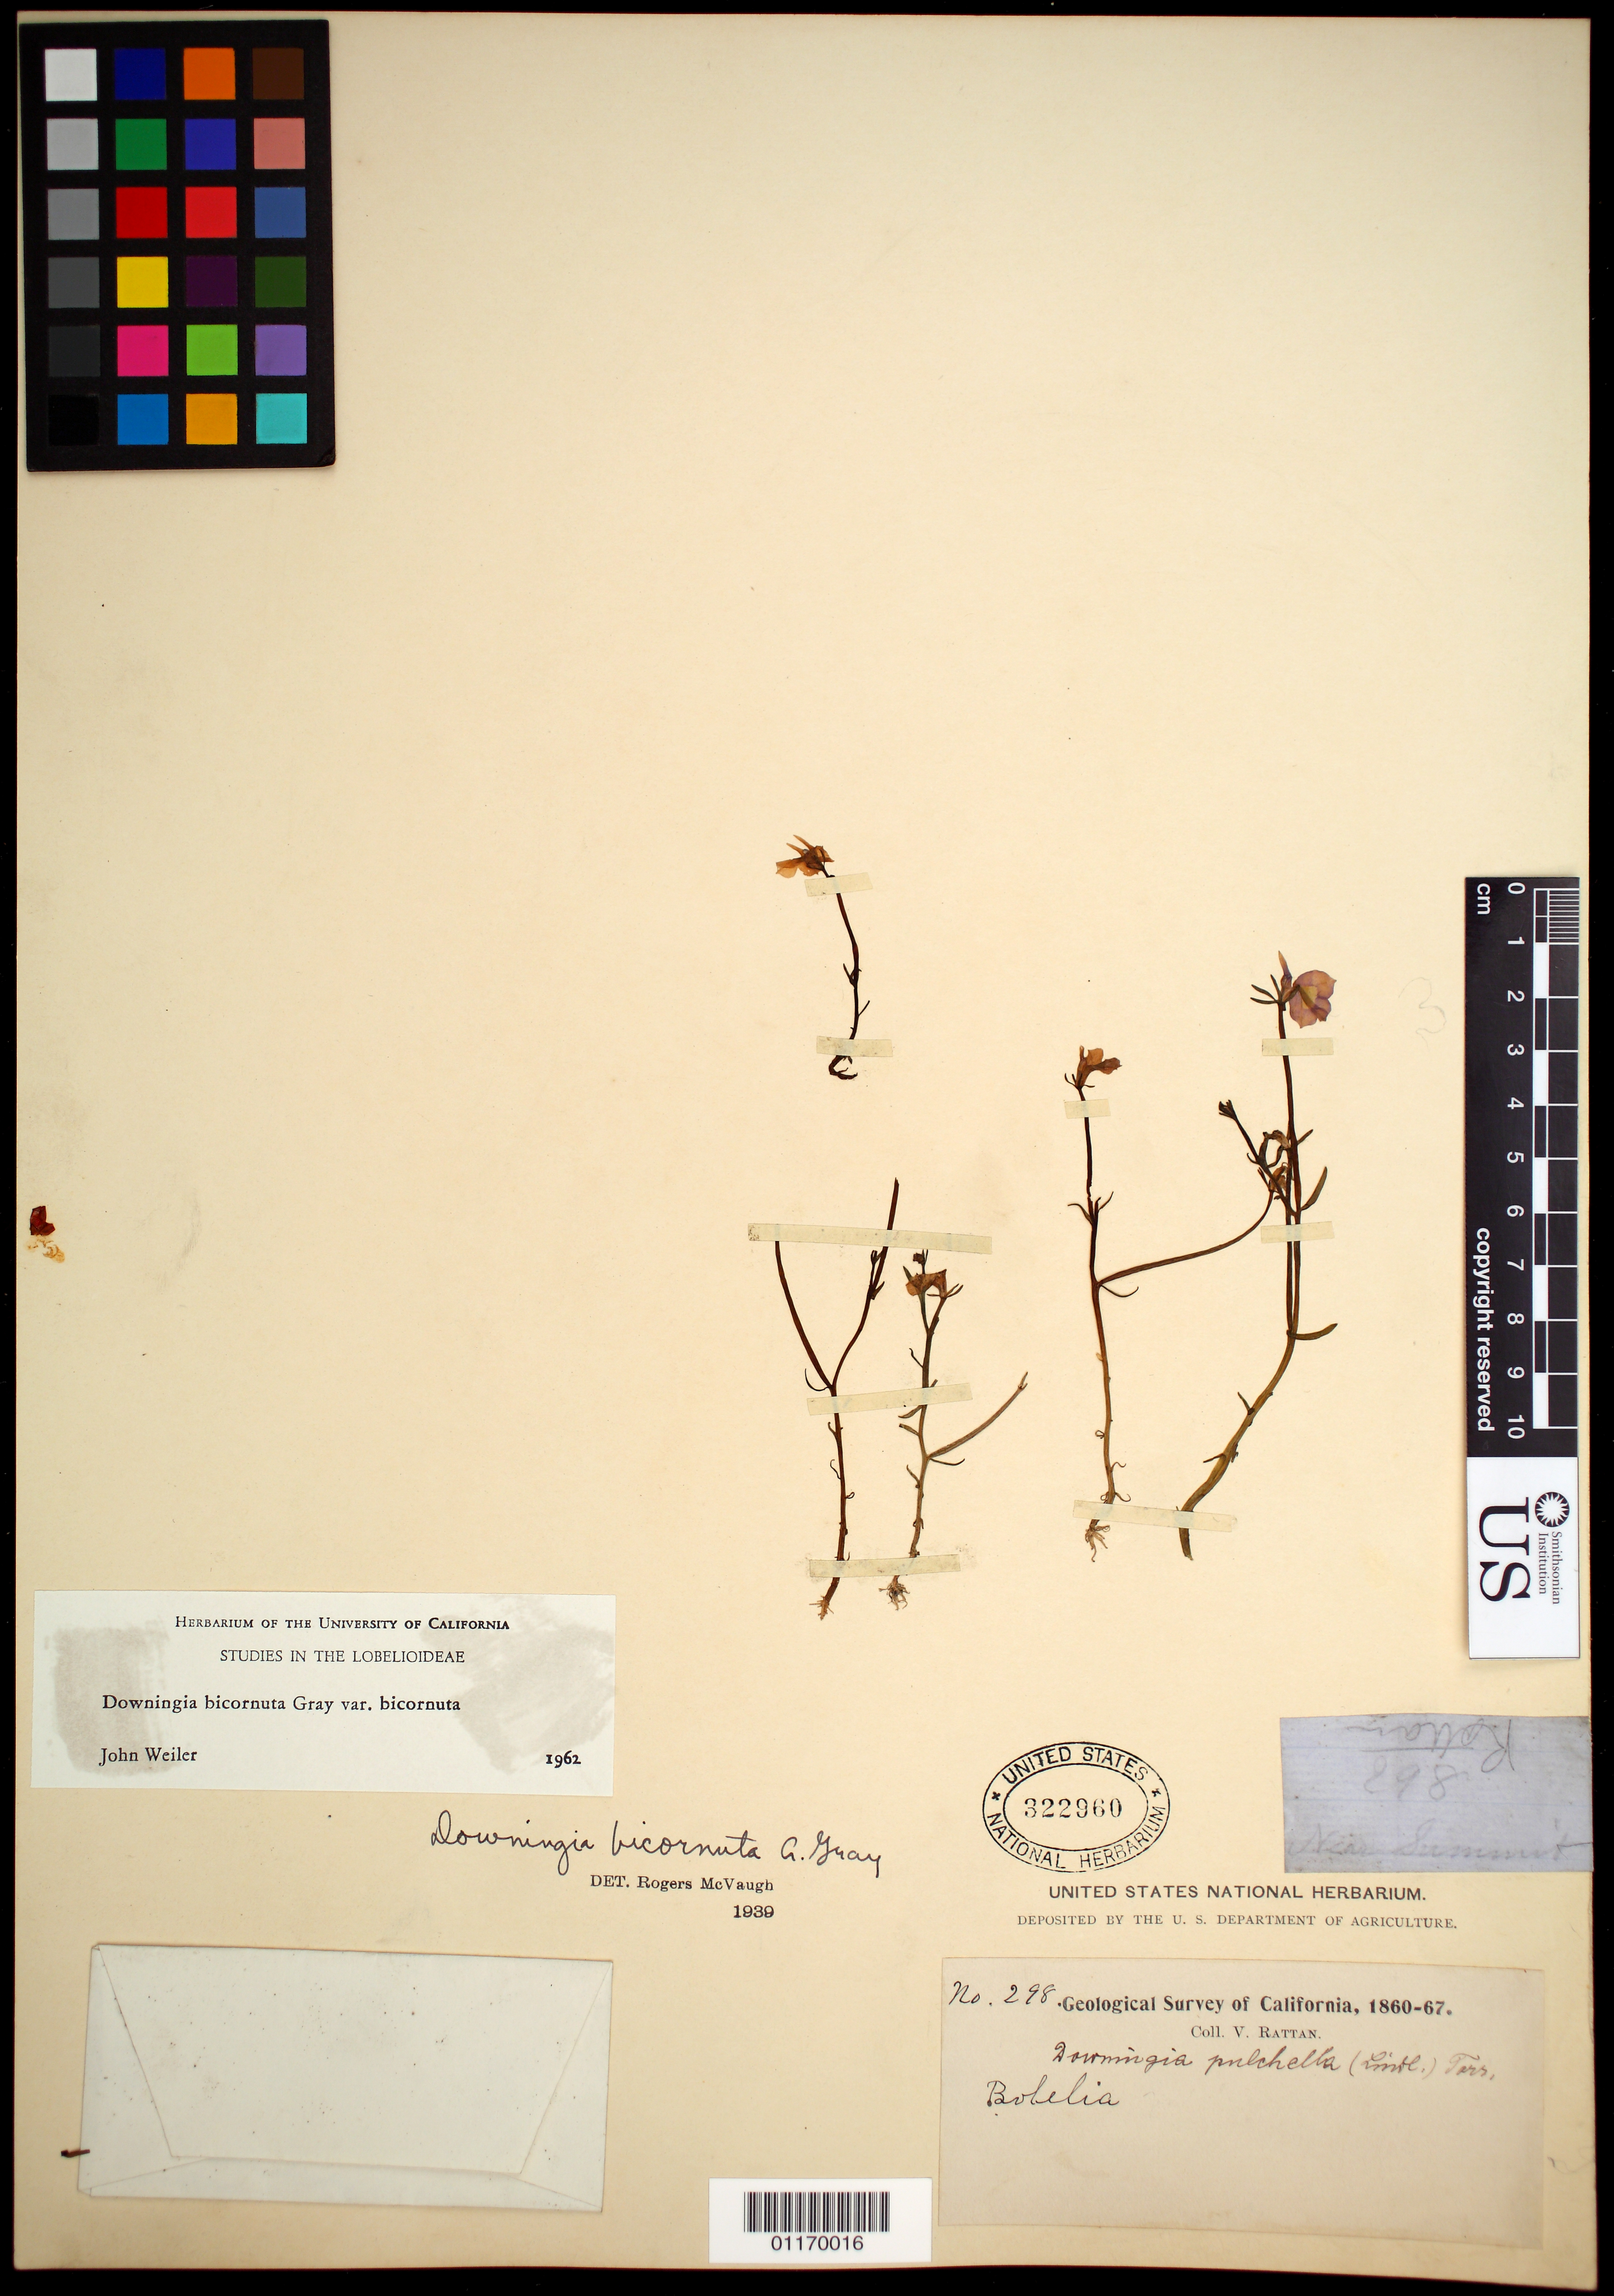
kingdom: Plantae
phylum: Tracheophyta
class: Magnoliopsida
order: Asterales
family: Campanulaceae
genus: Downingia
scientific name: Downingia bicornuta var. bicornuta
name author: A. Gray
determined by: Weiler, John H.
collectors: V. Rattan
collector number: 298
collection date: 1860/1867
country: United States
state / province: California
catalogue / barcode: US 322960